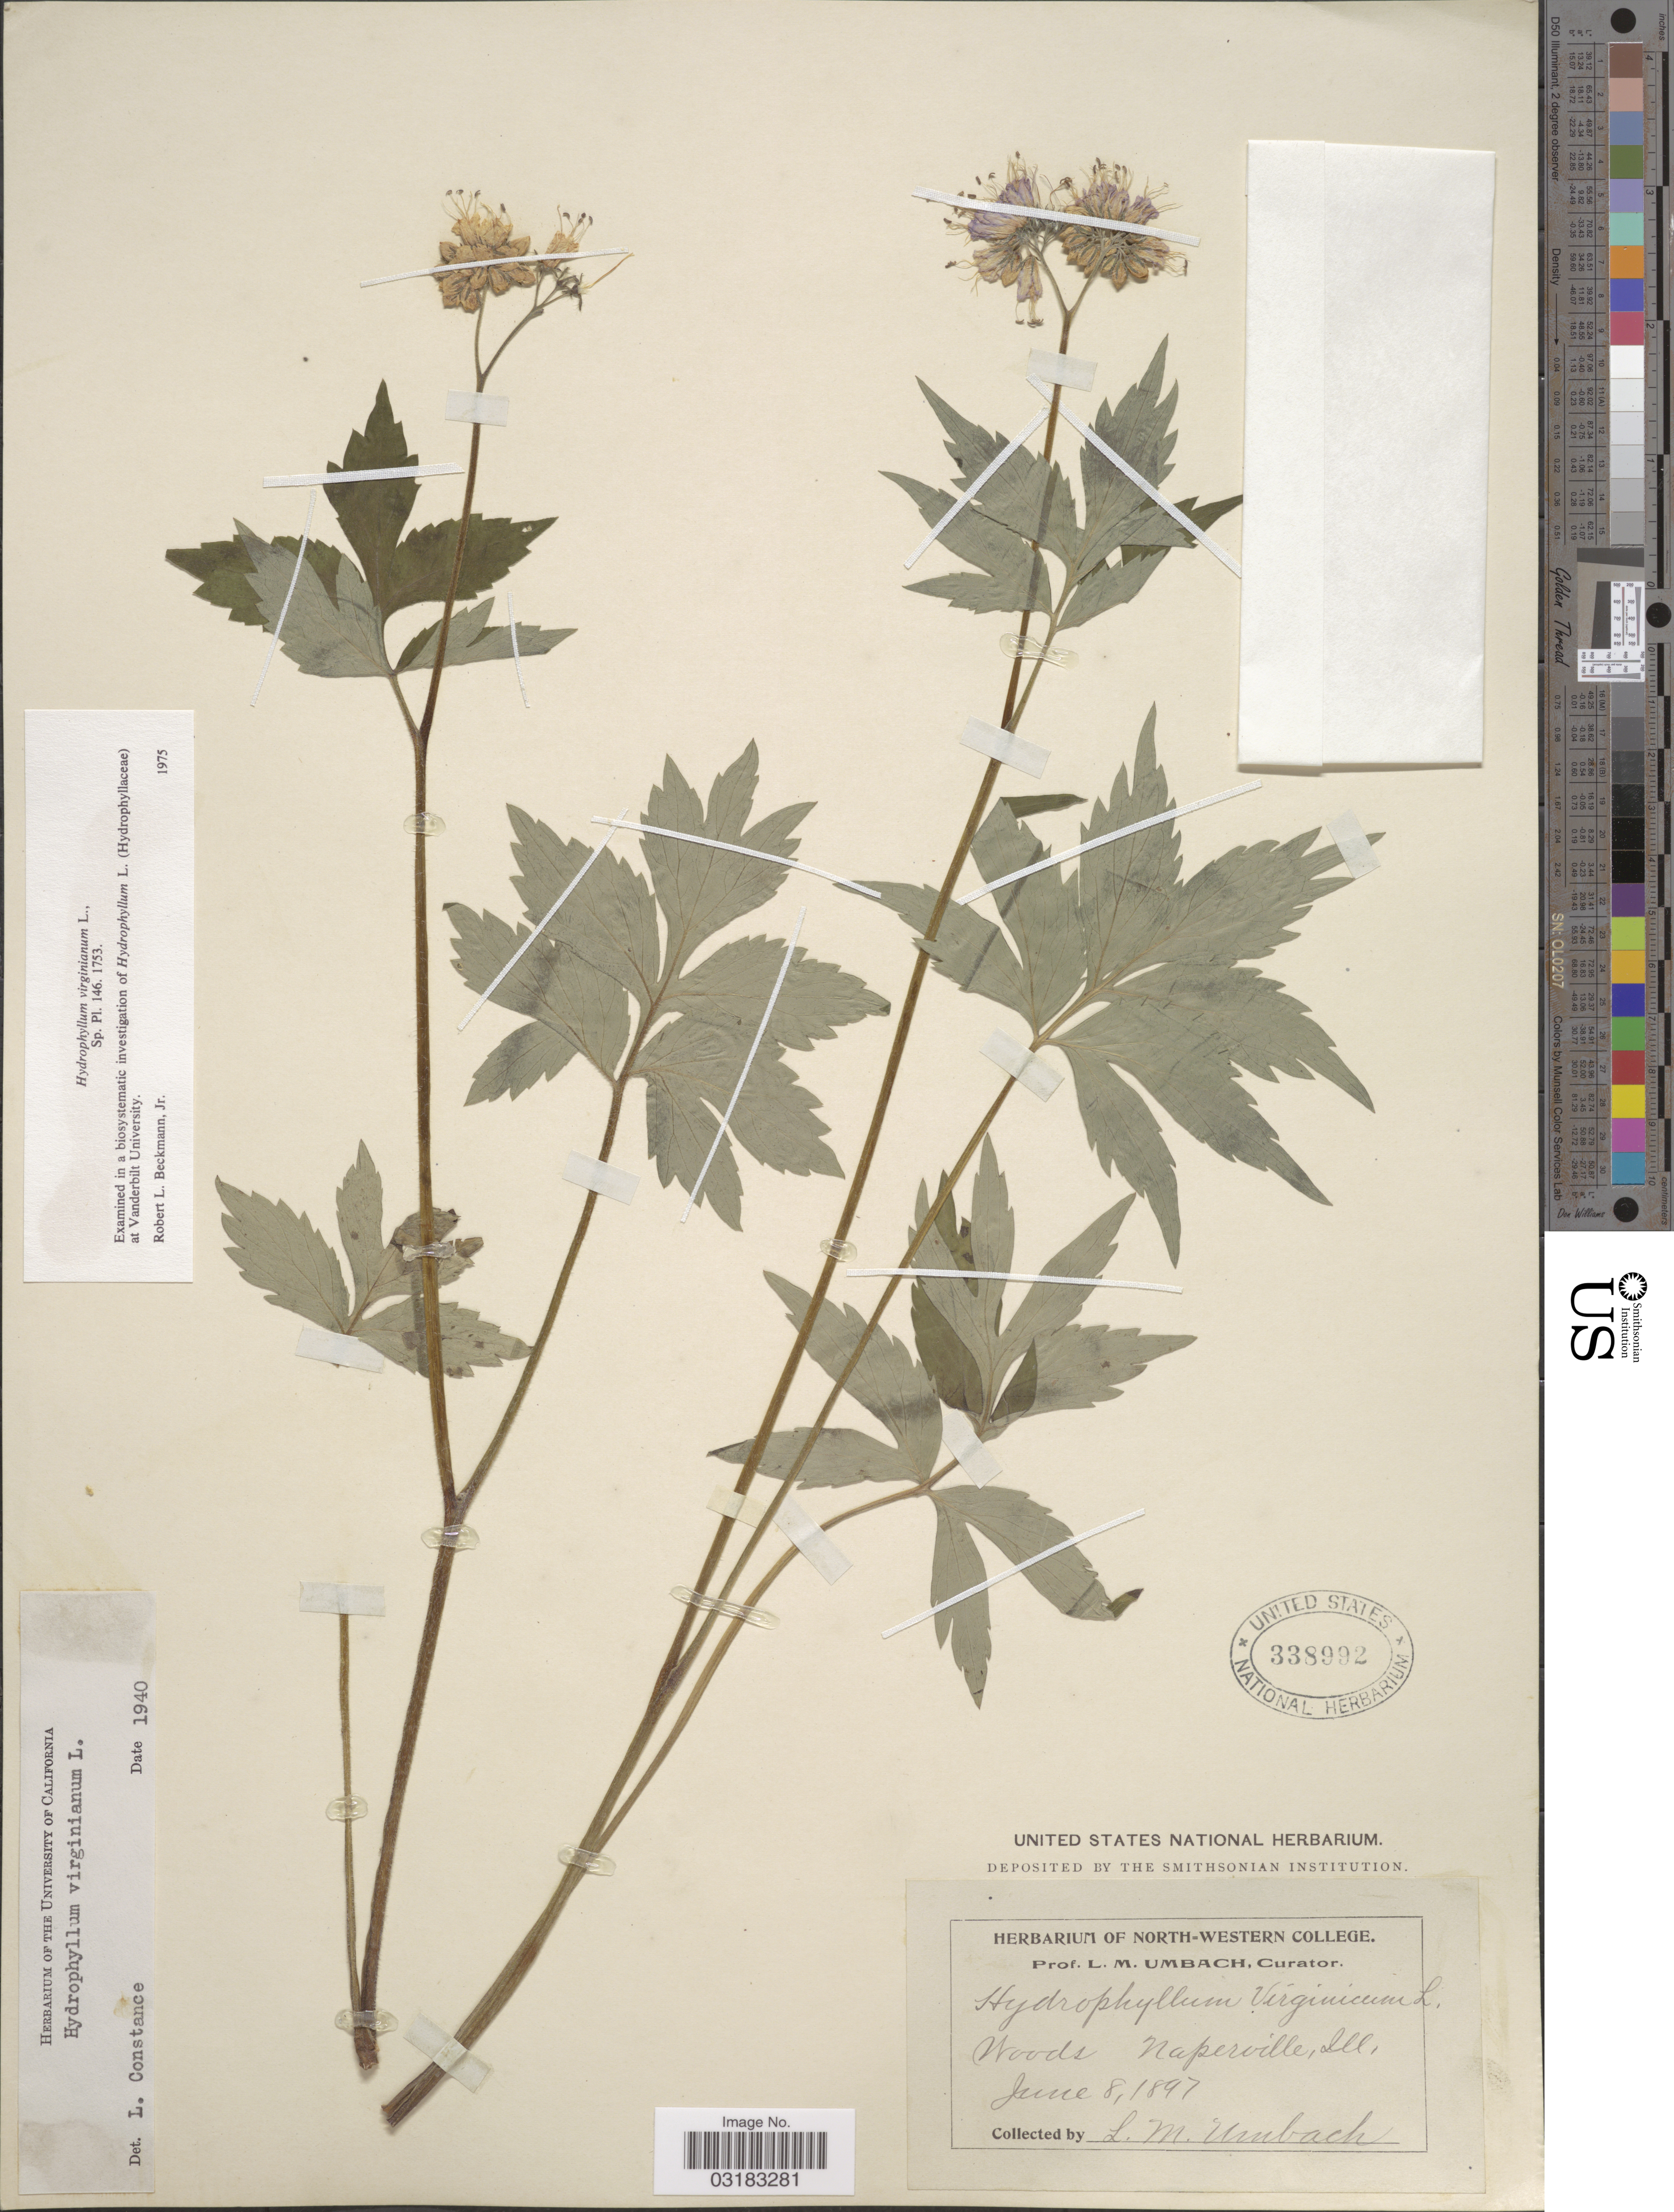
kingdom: Plantae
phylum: Tracheophyta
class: Magnoliopsida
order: Boraginales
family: Hydrophyllaceae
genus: Hydrophyllum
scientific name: Hydrophyllum virginianum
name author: L.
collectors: L. M. Umbach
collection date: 1897-06-08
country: United States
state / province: Illinois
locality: Naperville.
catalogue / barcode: US 338992